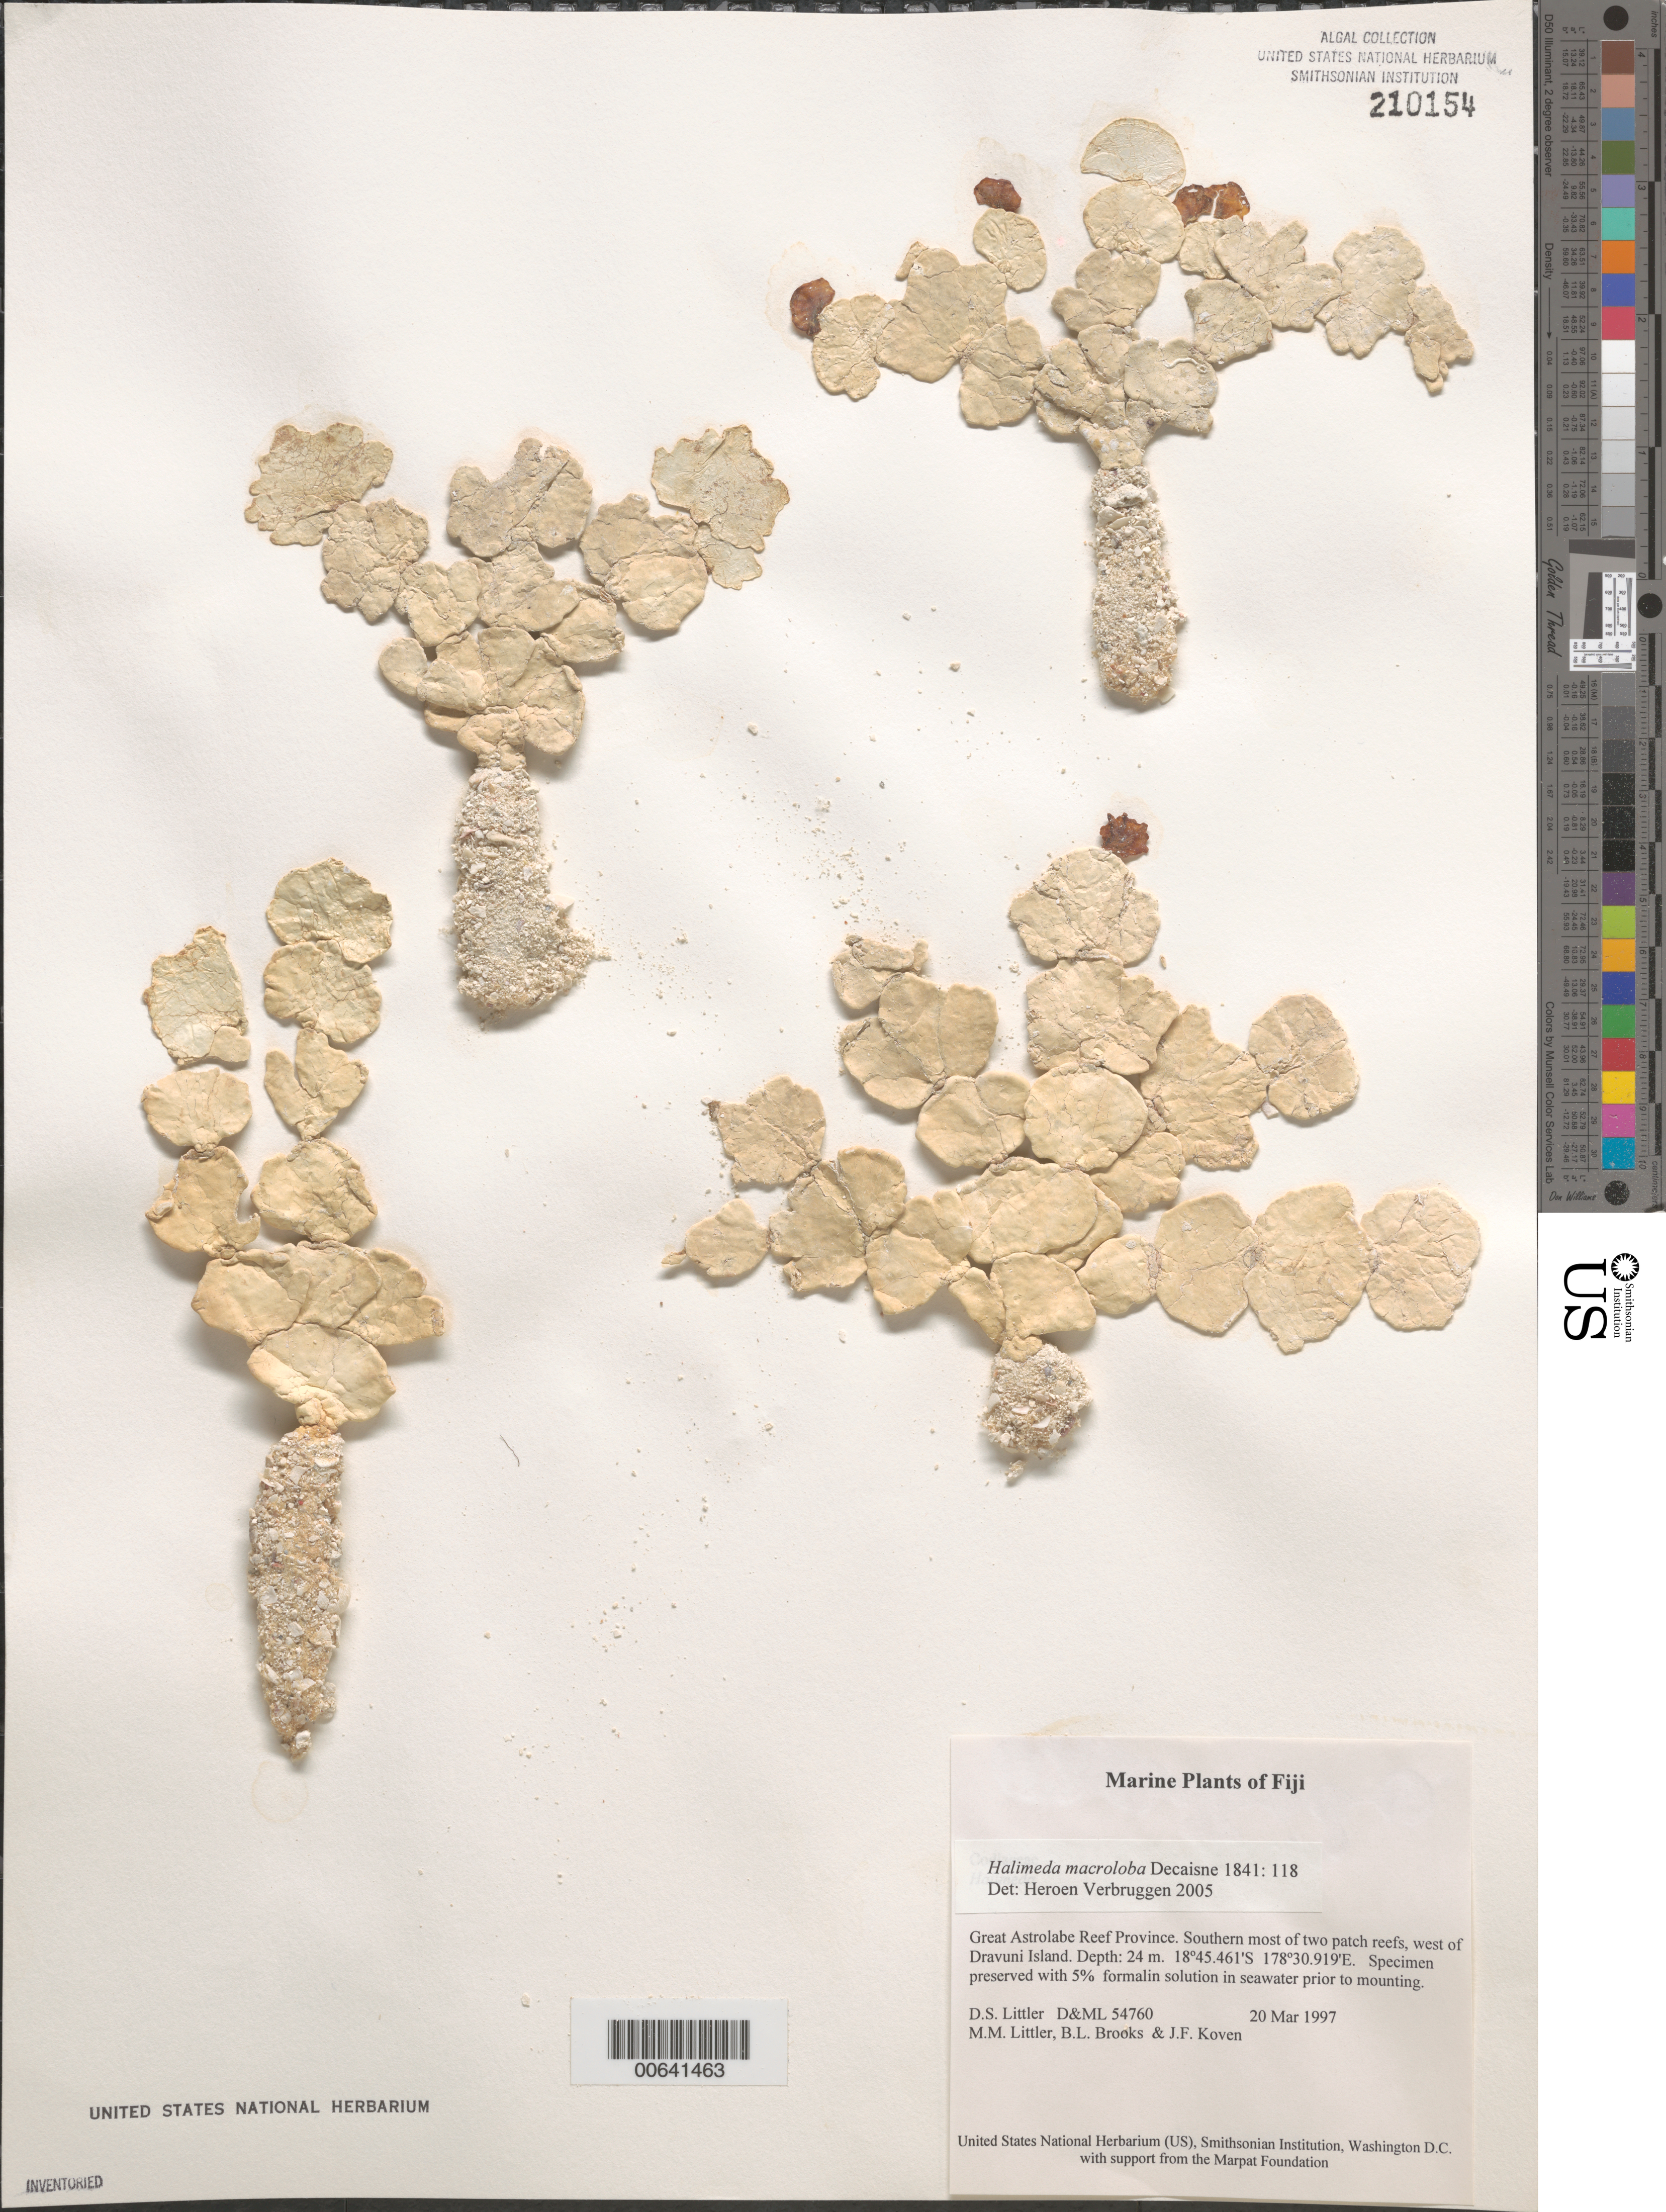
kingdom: Plantae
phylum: Chlorophyta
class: Ulvophyceae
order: Bryopsidales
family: Halimedaceae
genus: Halimeda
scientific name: Halimeda macroloba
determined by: Verbruggen, H.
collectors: D. S. Littler, M. M. Littler, B. Brooks & J. Koven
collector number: D&ML 54760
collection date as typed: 20 Mar 1997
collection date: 1997-03-20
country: Fiji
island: Great Astrolabe Reef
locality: Great Astrolabe Reef, west of Dravuni Island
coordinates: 18 45.461'S, 178 30.919'E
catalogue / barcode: US 210154